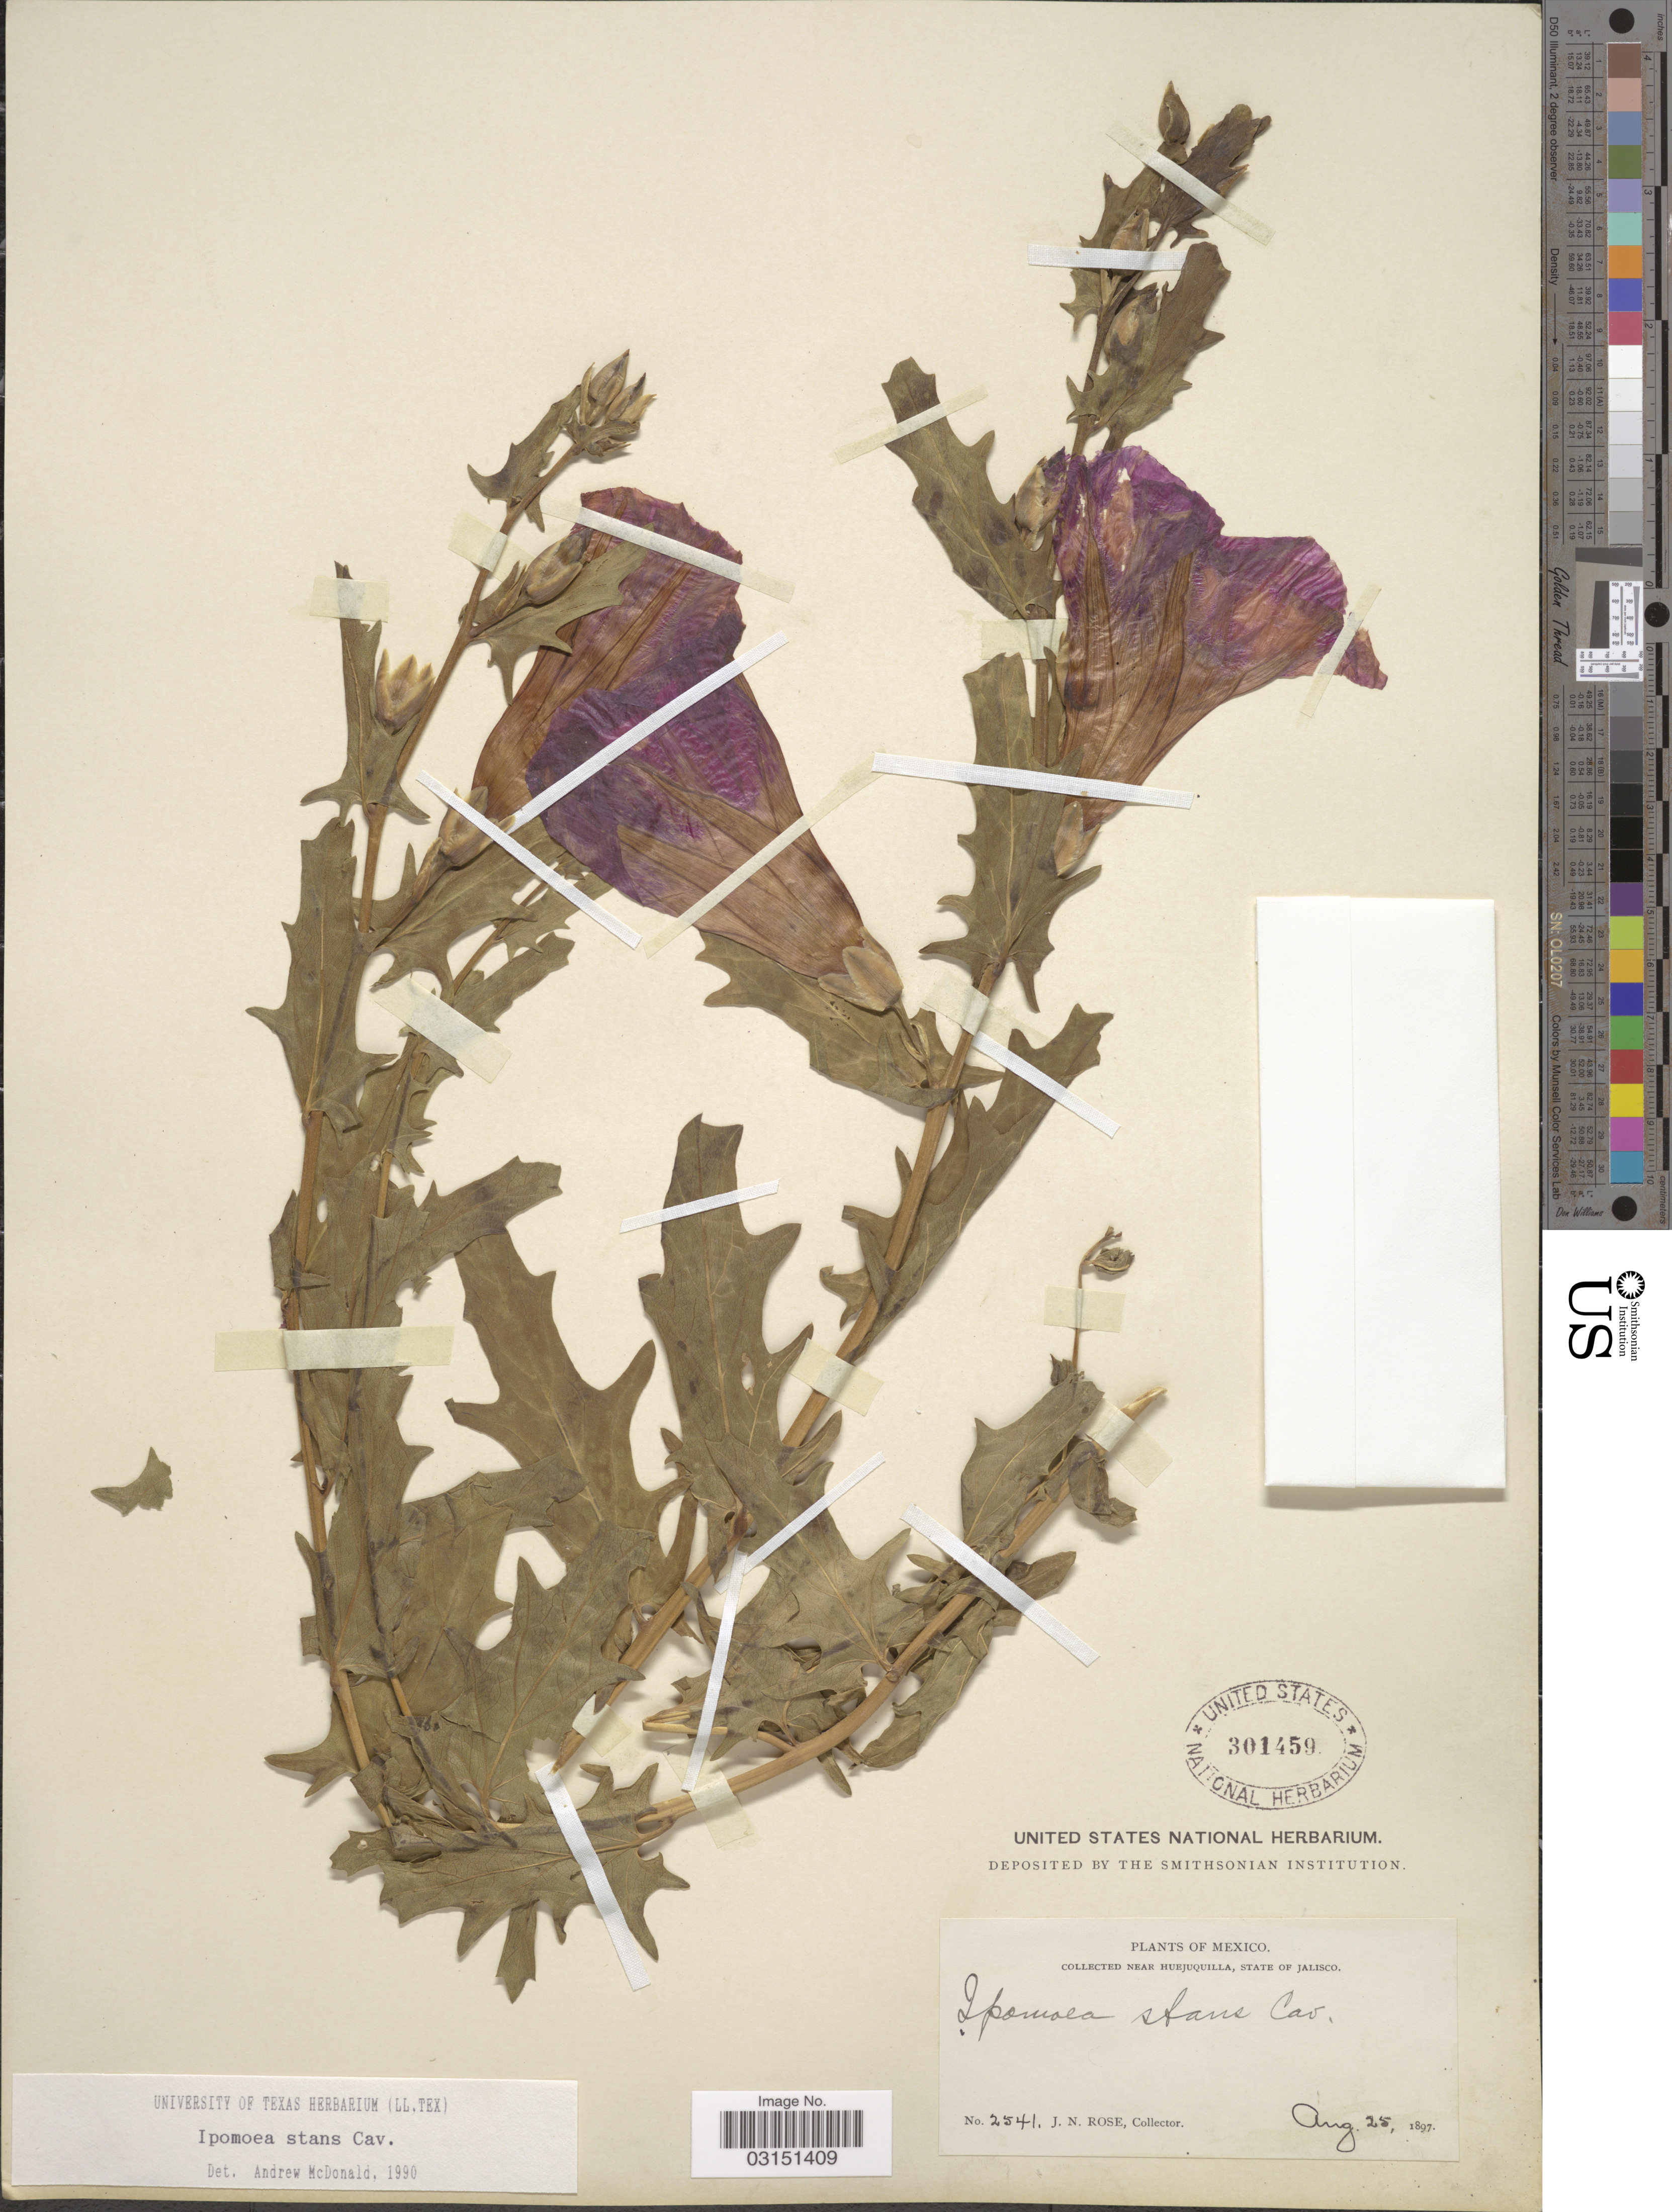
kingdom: Plantae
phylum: Tracheophyta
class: Magnoliopsida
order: Solanales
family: Convolvulaceae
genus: Ipomoea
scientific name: Ipomoea stans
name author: Cav.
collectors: J. N. Rose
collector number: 2541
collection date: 1897-08-25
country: Mexico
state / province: Jalisco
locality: Near Huejuquilla.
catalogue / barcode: US 301459